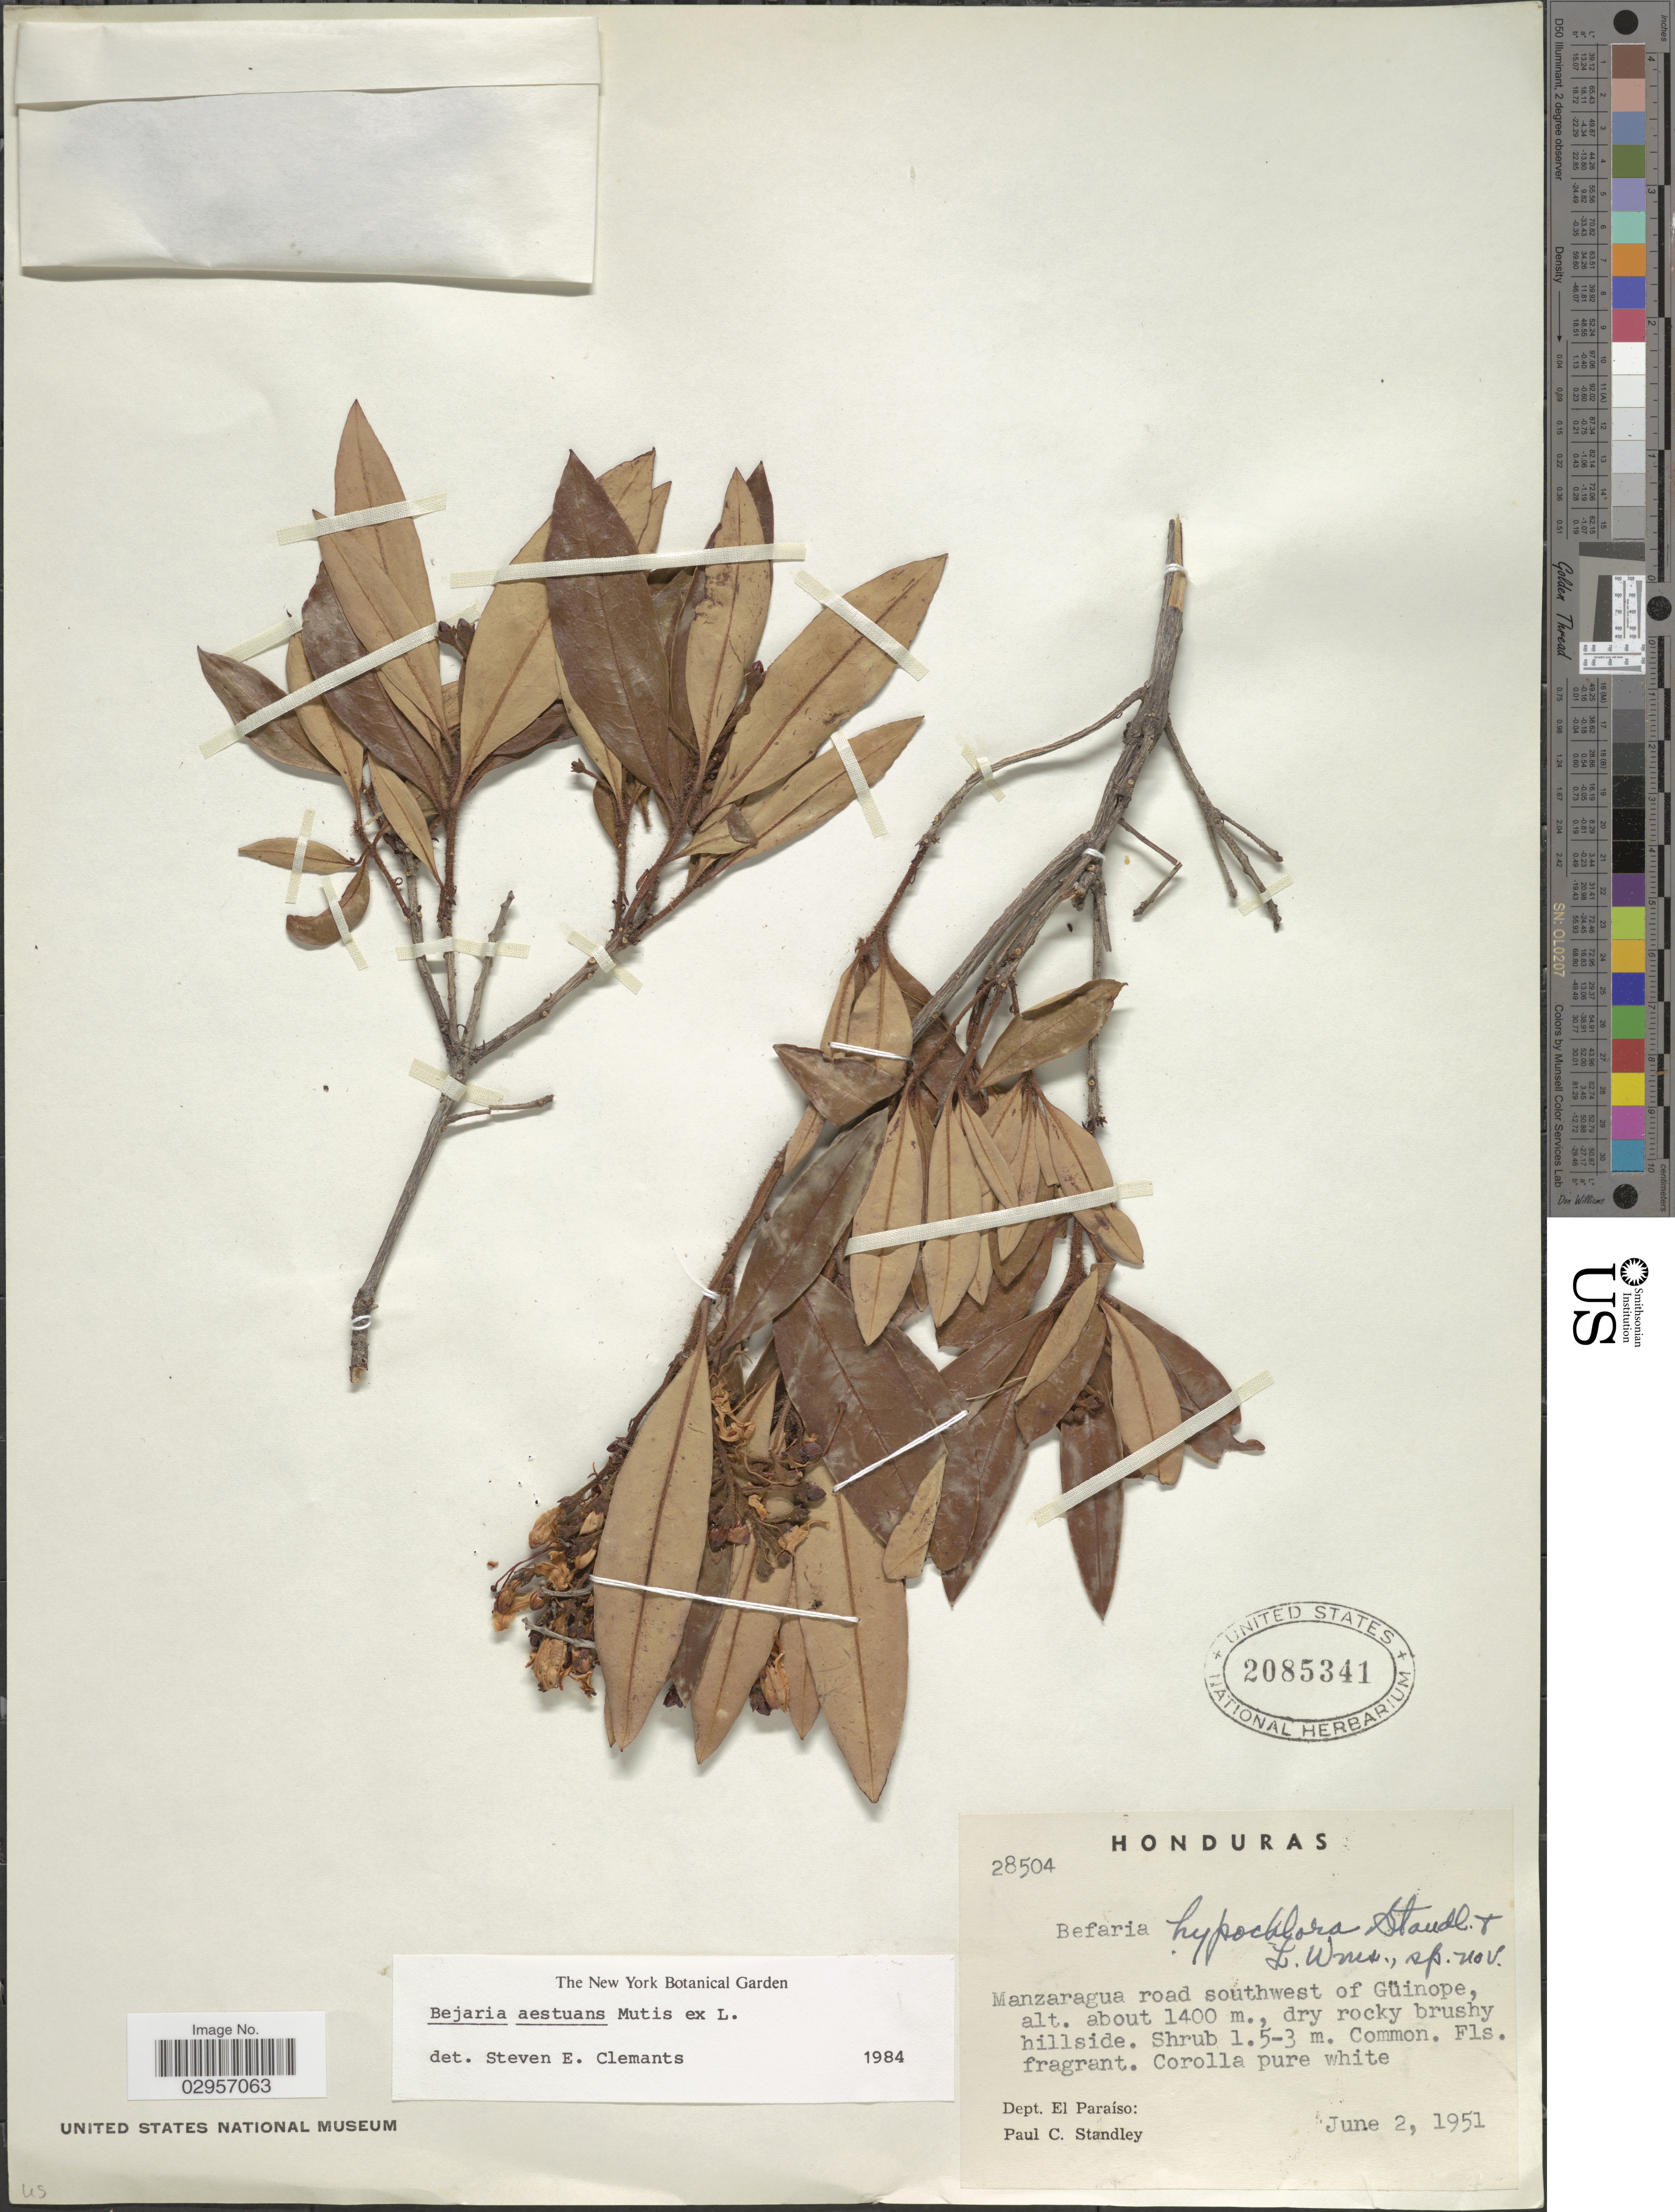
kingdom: Plantae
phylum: Tracheophyta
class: Magnoliopsida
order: Ericales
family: Ericaceae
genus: Befaria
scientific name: Befaria aestuans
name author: Mutis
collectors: P. C. Standley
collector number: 28504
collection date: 1951-06-02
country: Honduras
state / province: El Paraíso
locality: Manzaragua road southwest of Güinope.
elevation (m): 1400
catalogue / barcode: US 2085341